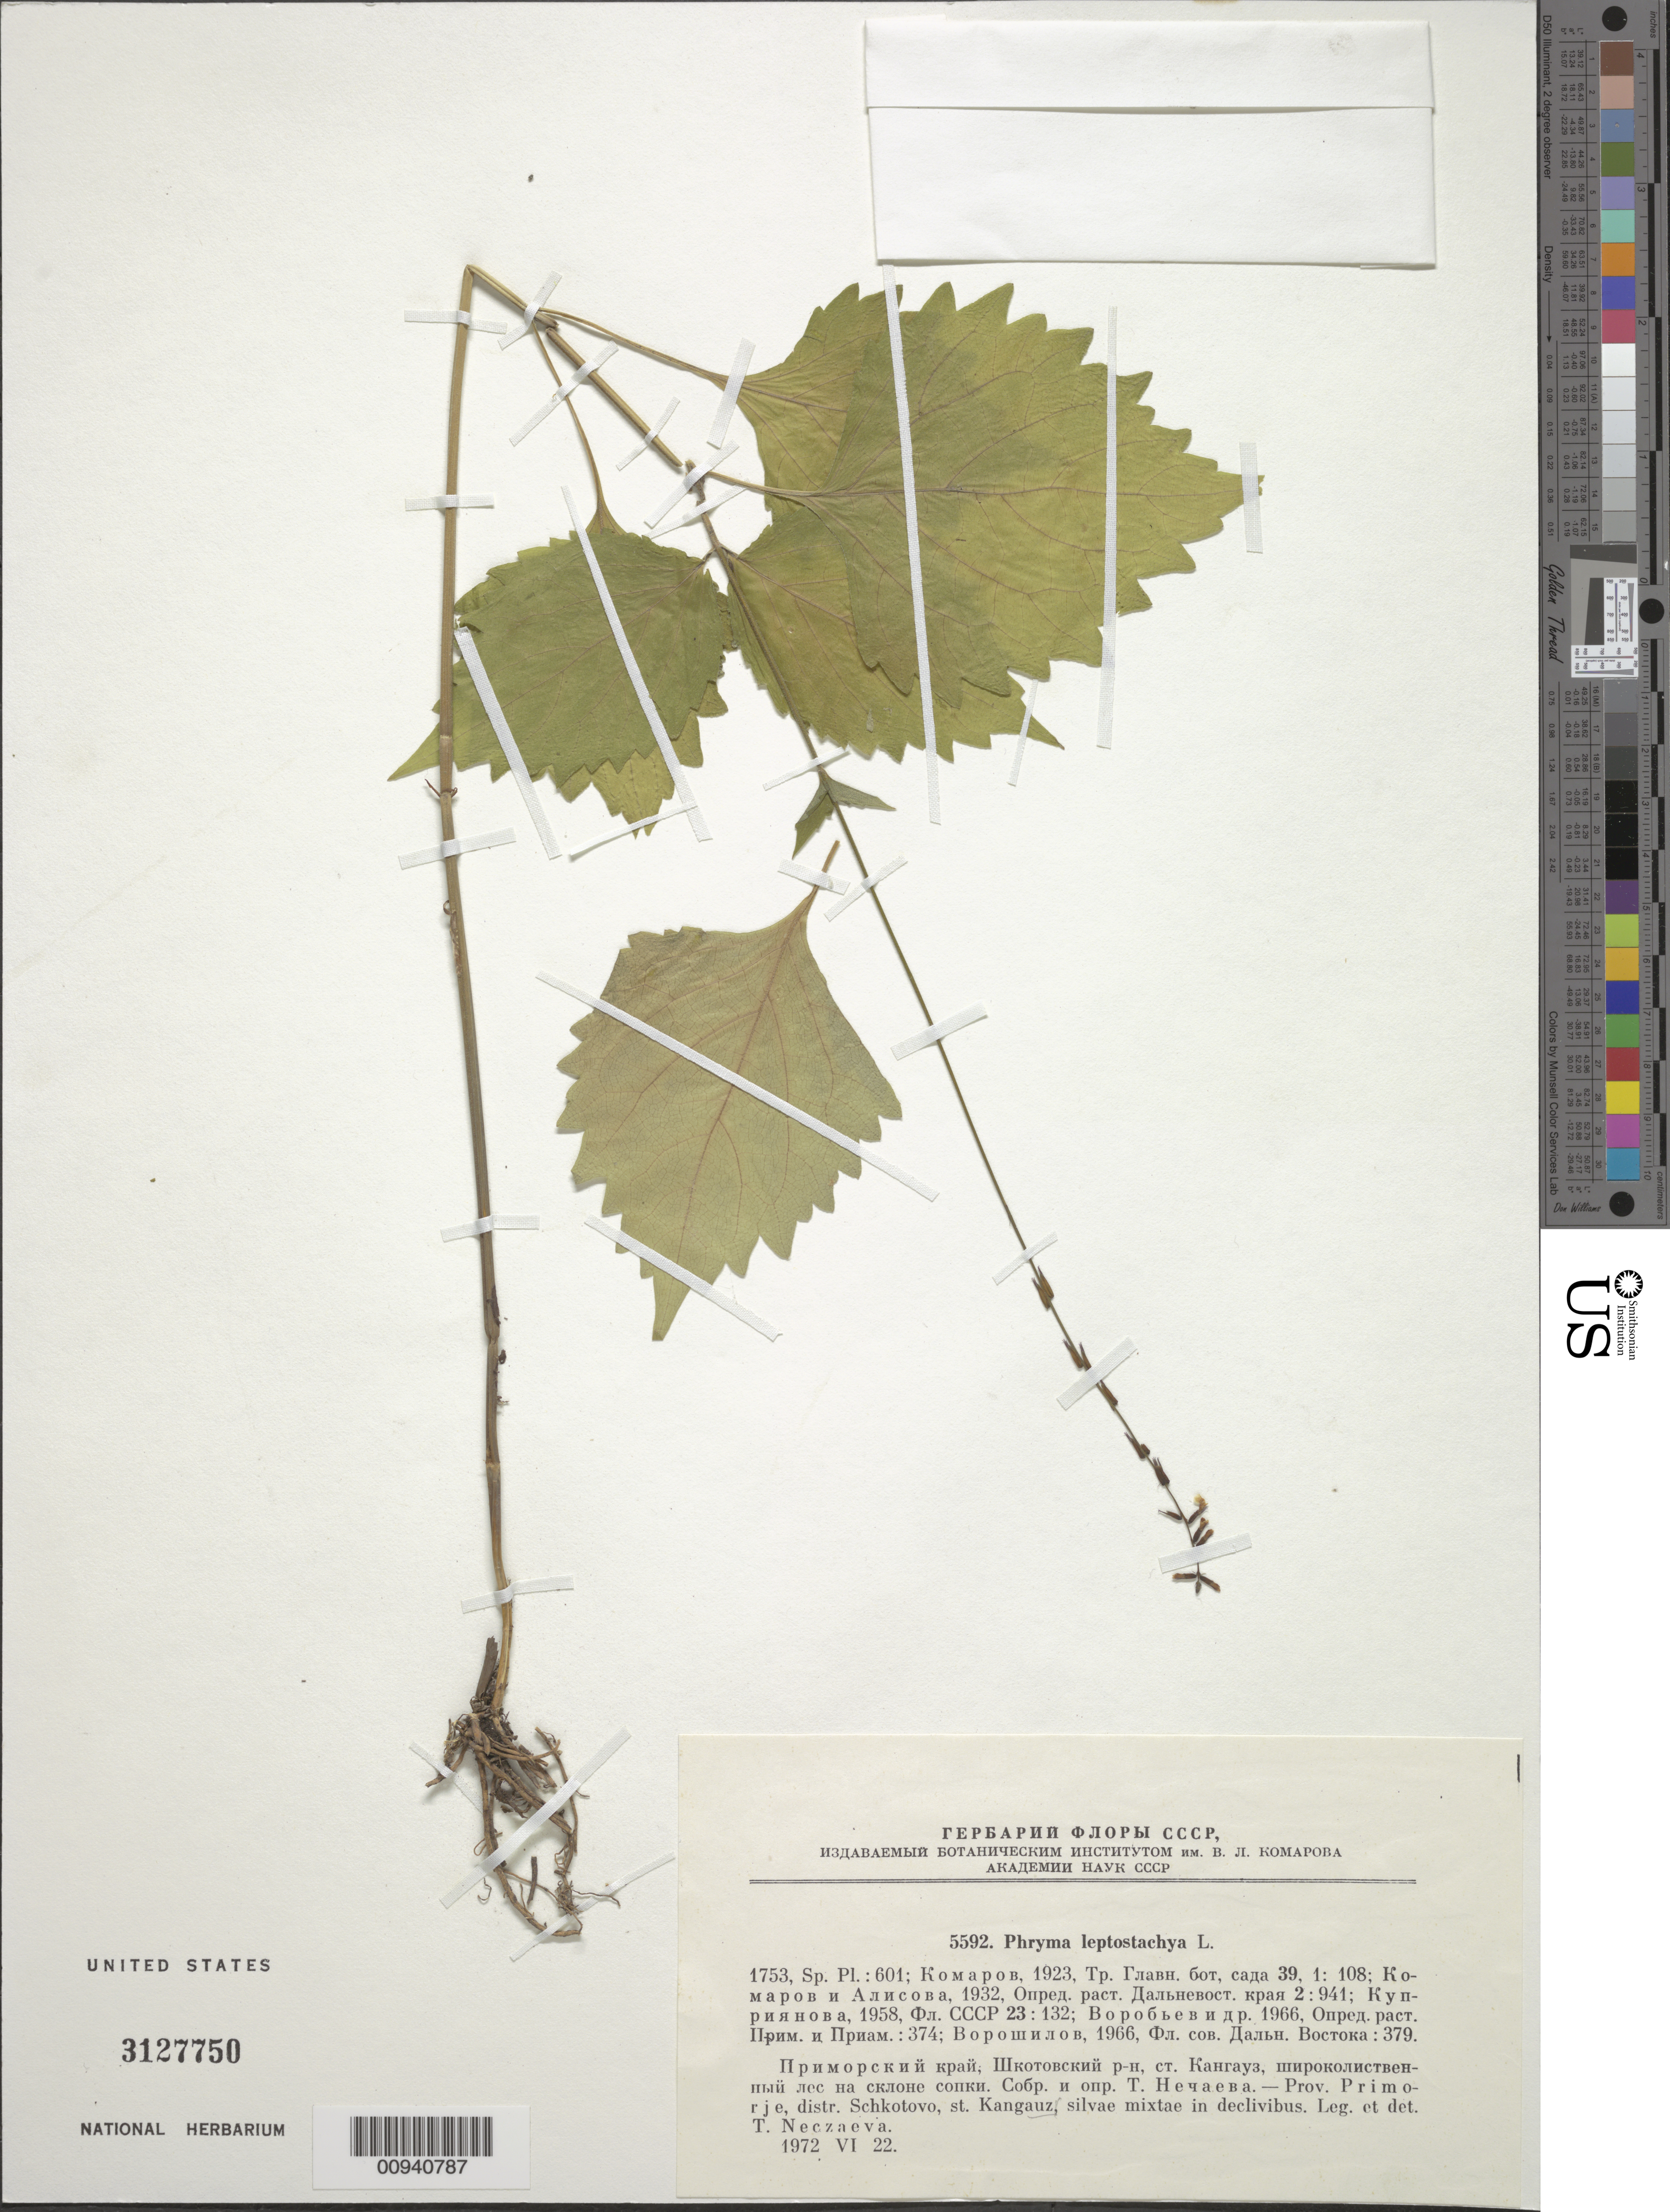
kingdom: Plantae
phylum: Tracheophyta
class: Magnoliopsida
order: Lamiales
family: Phrymaceae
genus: Phryma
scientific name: Phryma leptostachya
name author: L.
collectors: T. Nechaeva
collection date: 1972-07-22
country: Russian Federation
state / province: Primorsky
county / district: Schkotovo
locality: Kangauz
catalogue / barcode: US 3127750